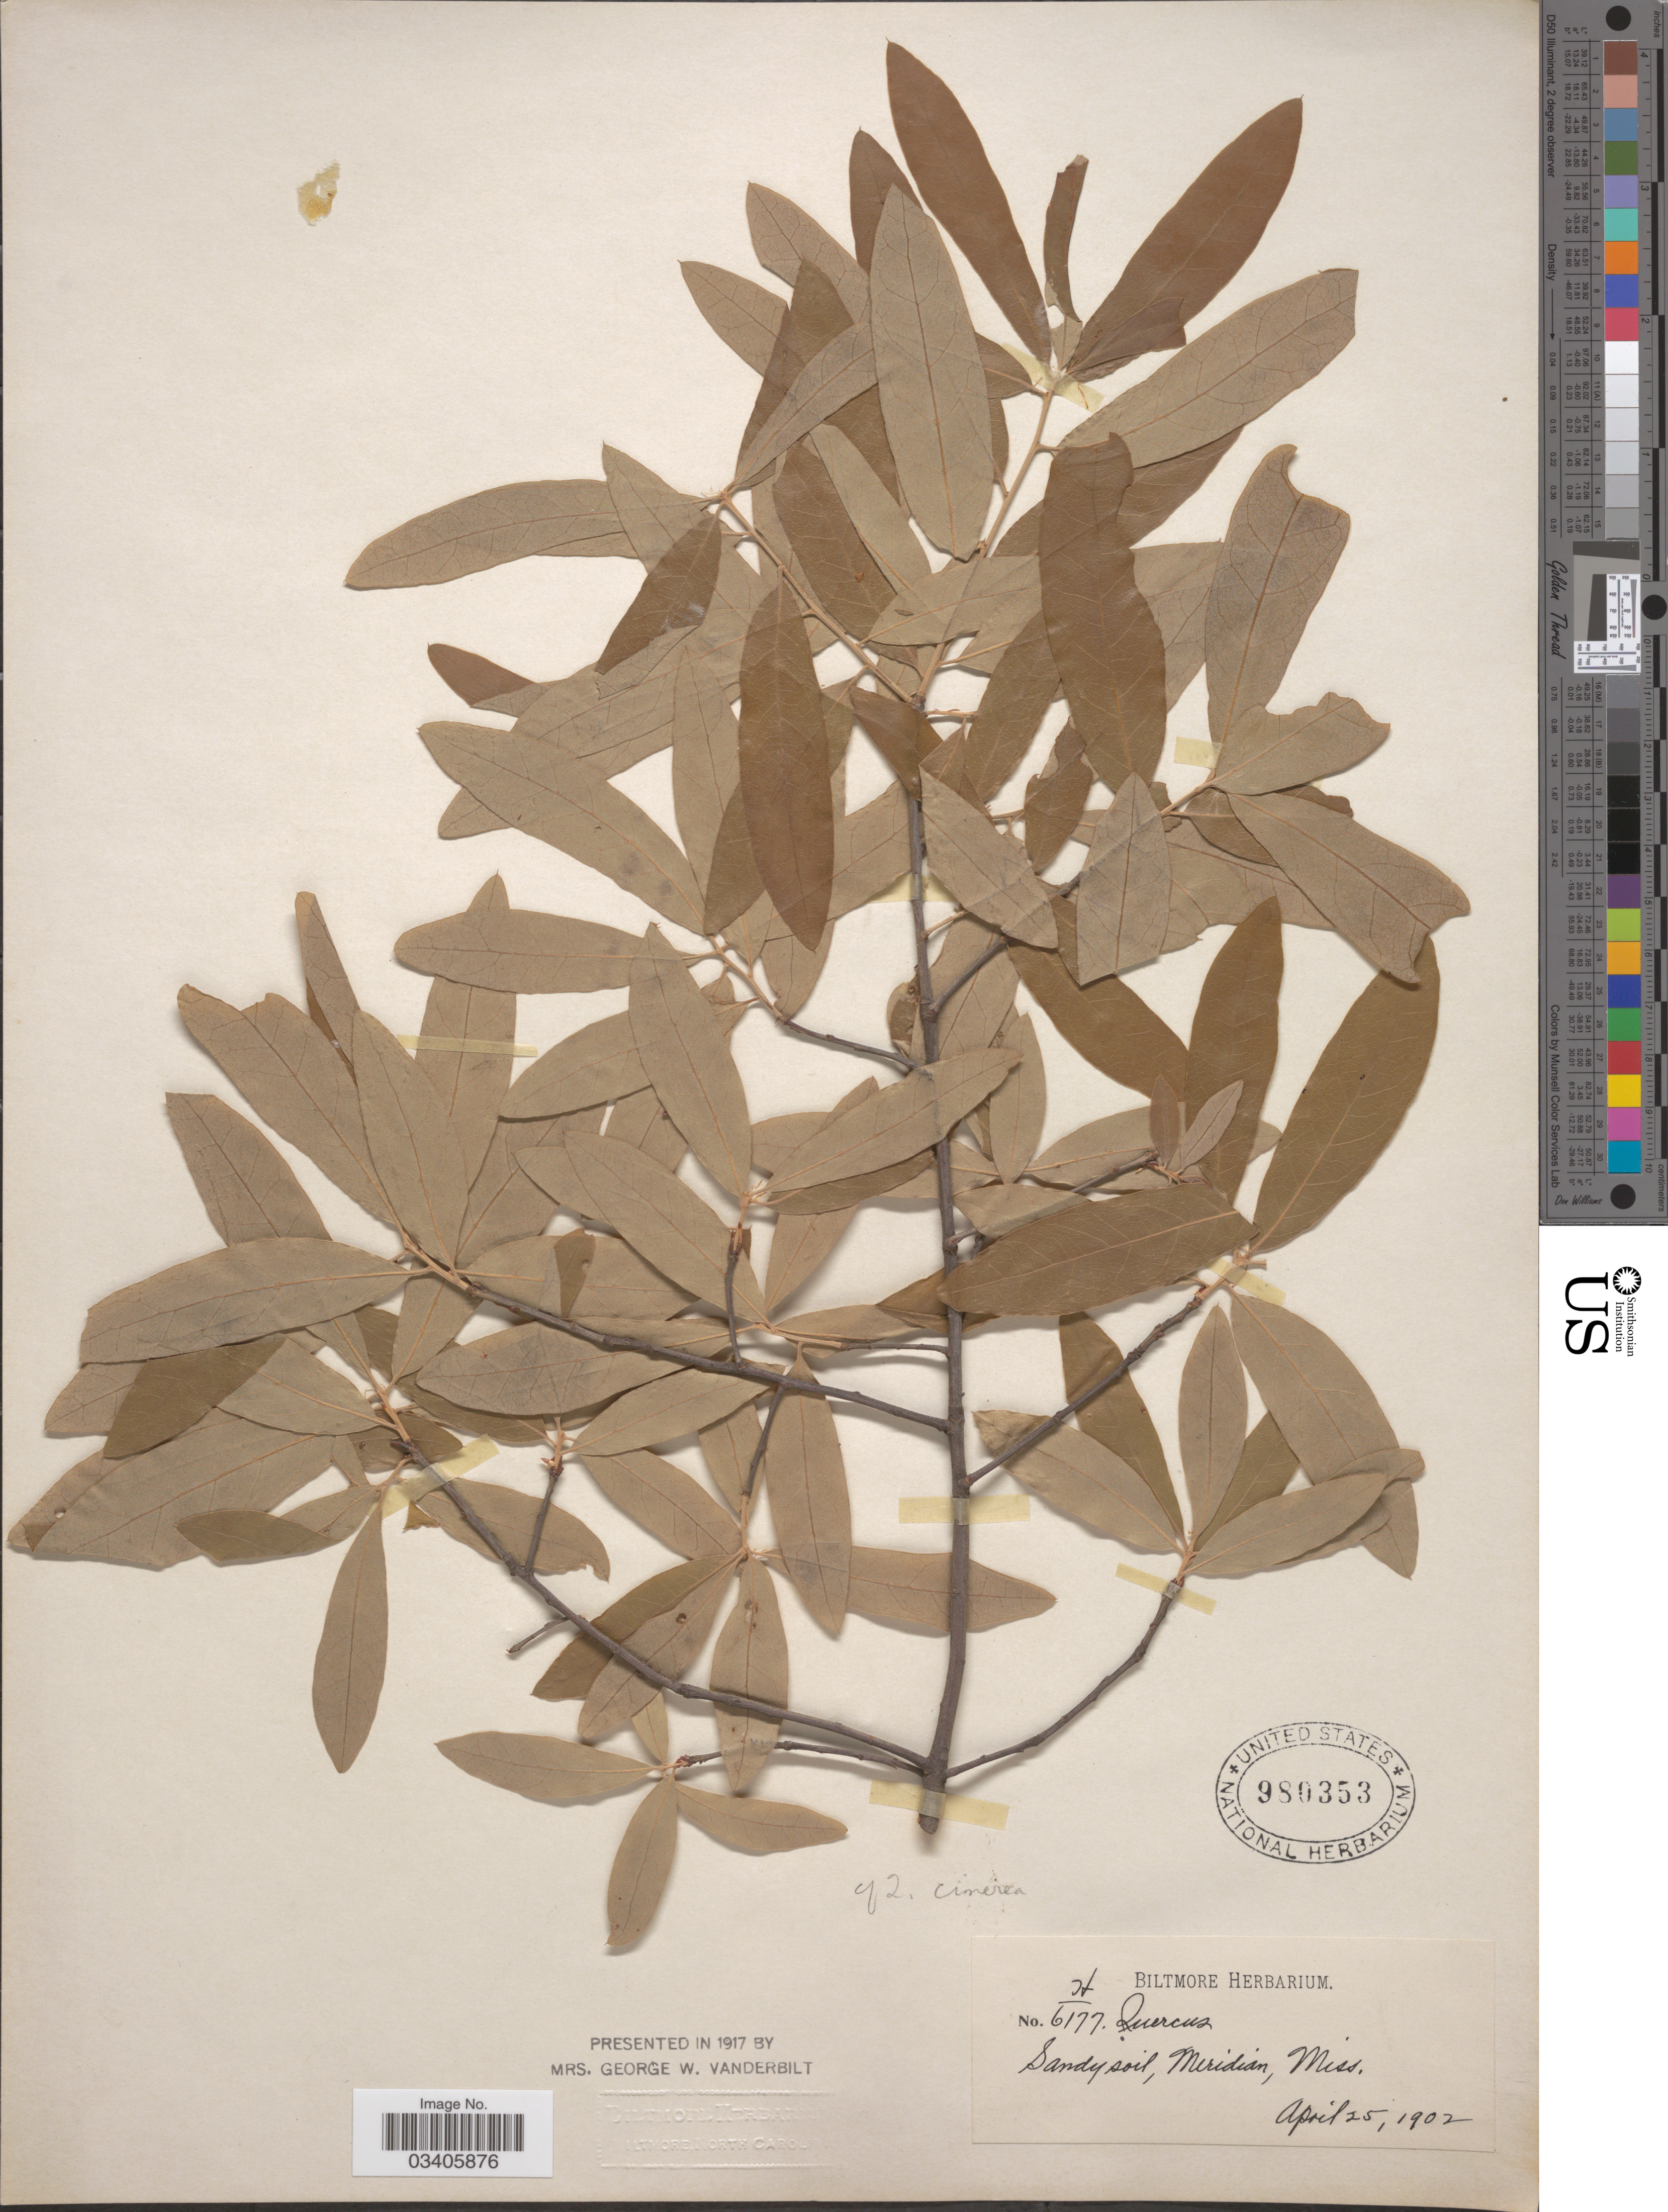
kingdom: Plantae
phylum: Tracheophyta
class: Magnoliopsida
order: Fagales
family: Fagaceae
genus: Quercus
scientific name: Quercus incana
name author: W. Bartram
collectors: ex herb. Biltmore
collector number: H/6177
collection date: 1902-04-25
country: United States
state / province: Mississippi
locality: Sandy soil, Meridian.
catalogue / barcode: US 980353